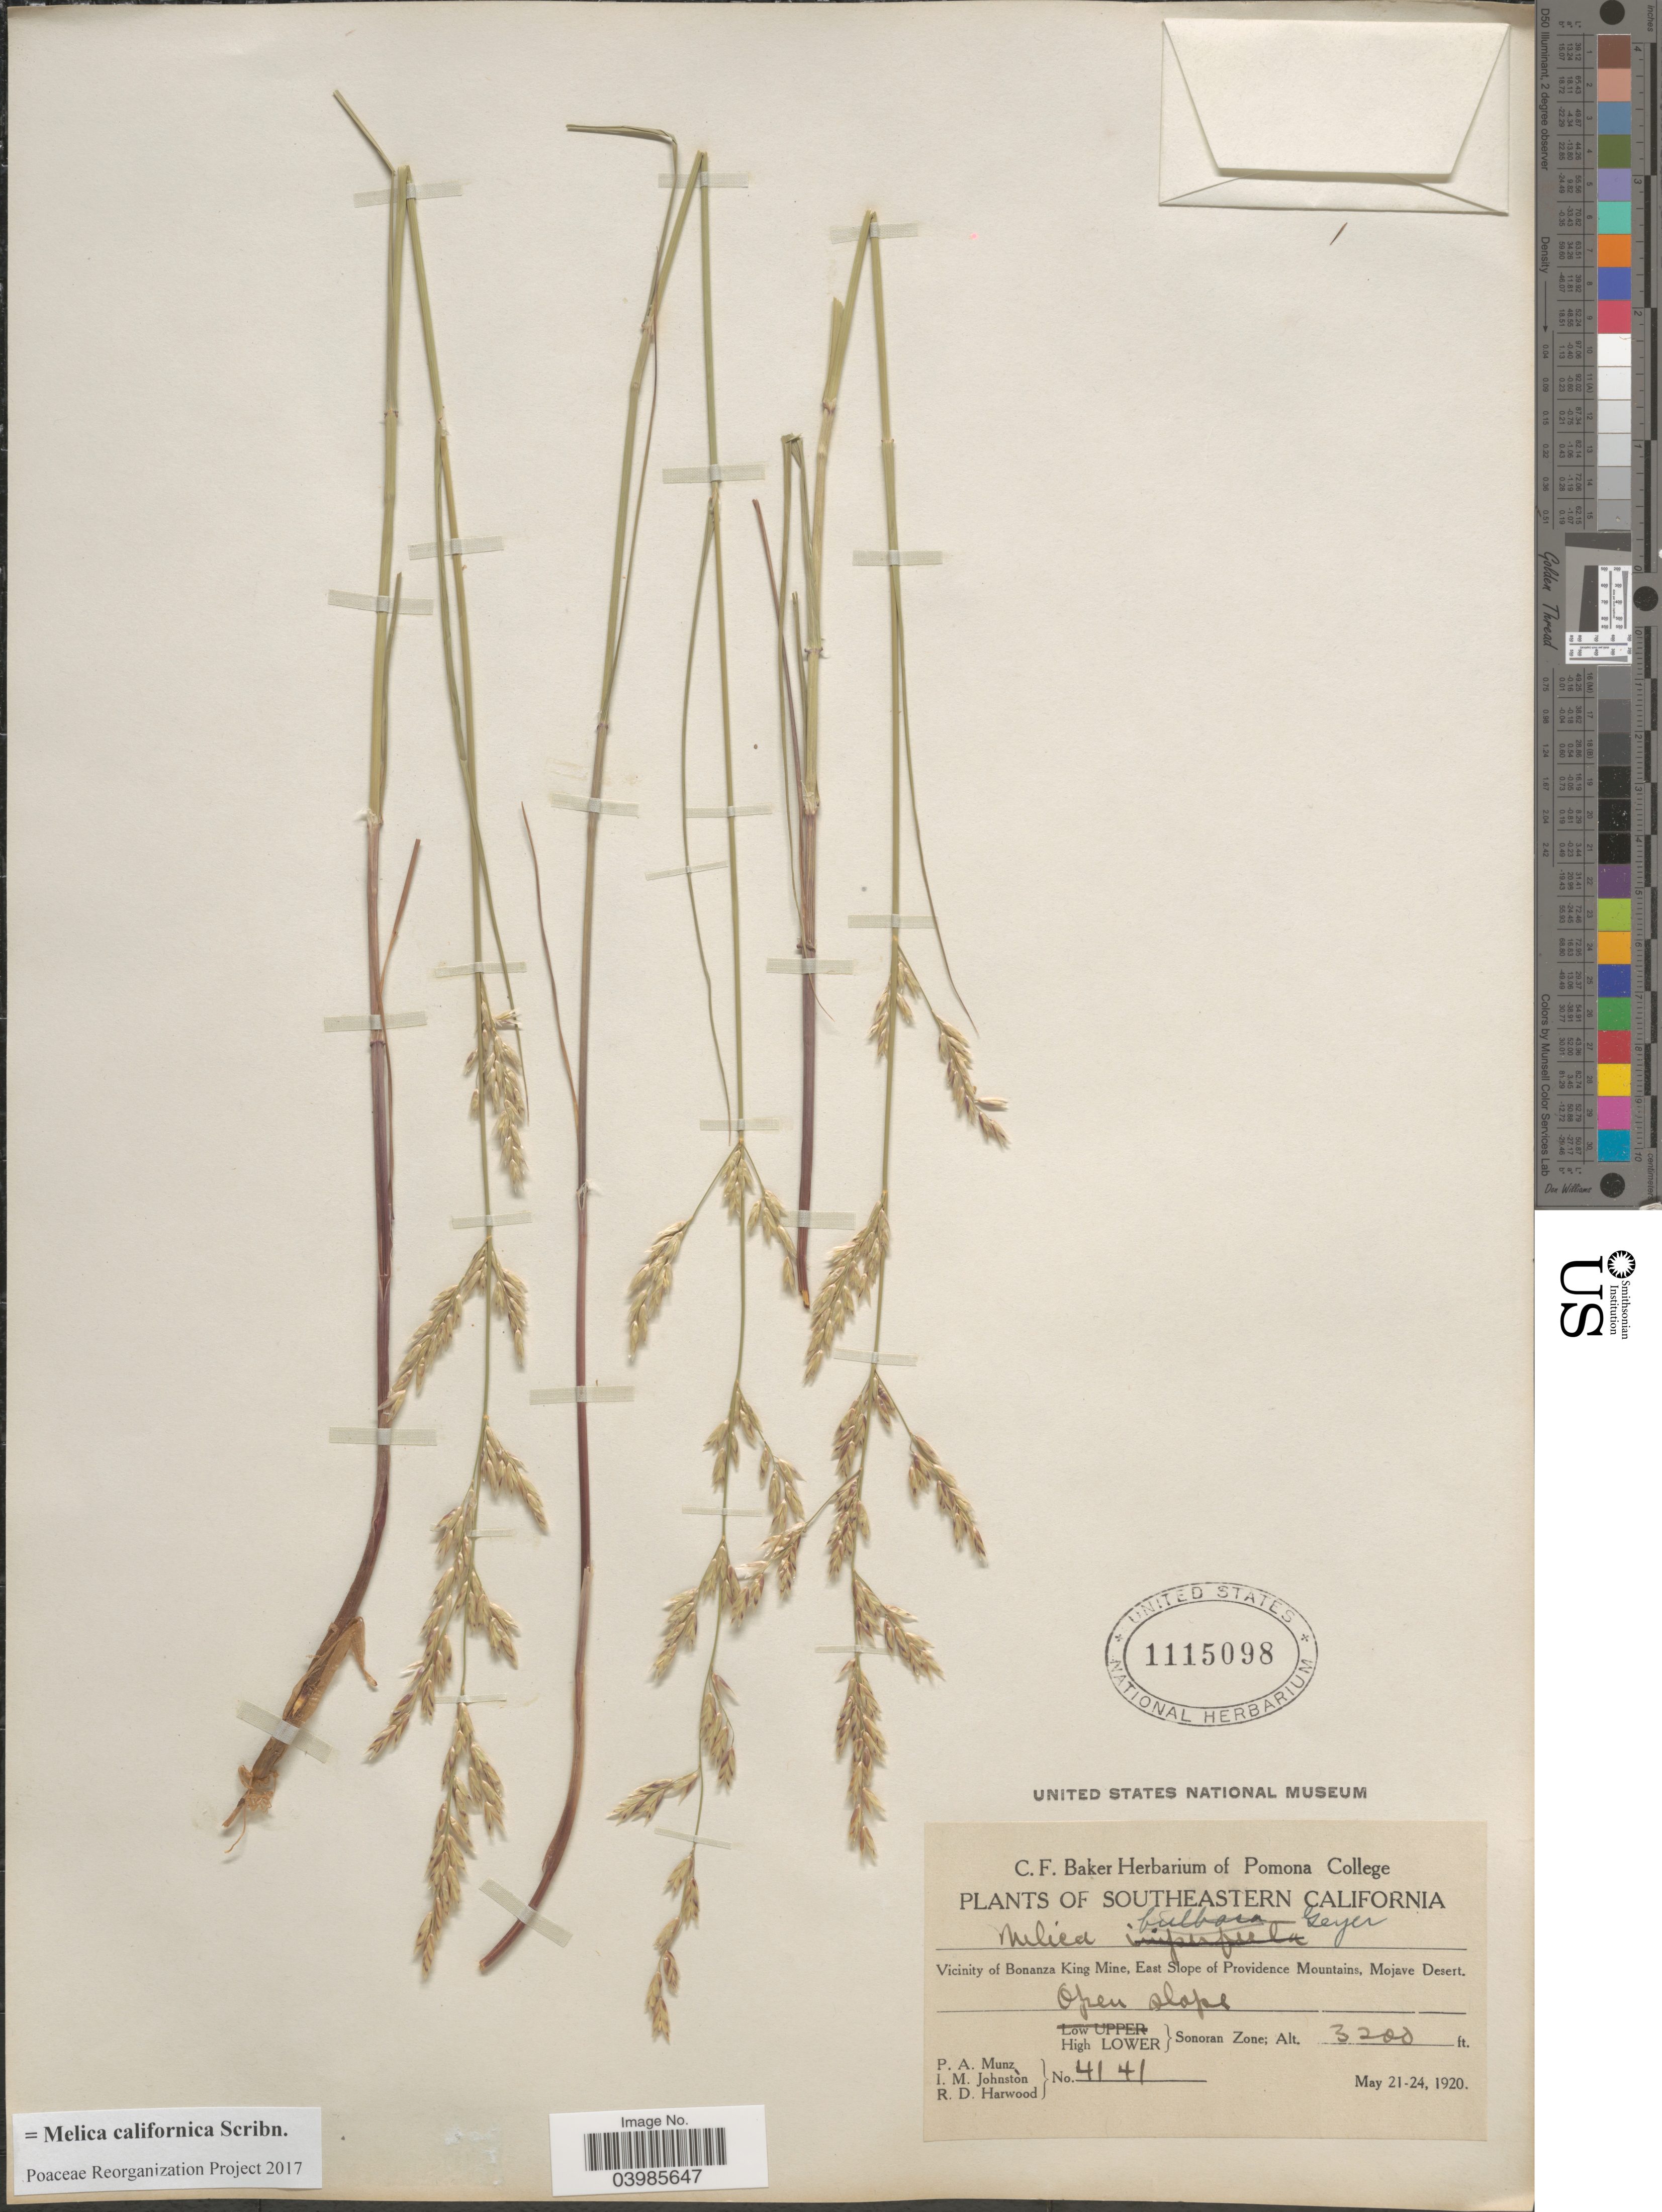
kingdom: Plantae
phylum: Tracheophyta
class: Liliopsida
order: Poales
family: Poaceae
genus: Melica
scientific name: Melica californica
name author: Scribn.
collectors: P. A. Munz, I.M. Johnston & R. Harwood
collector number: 4141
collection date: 1920-05-21/1920-05-24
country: United States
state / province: California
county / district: San Bernardino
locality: Southeastern California. Vicinity of Bonanza King Mine, East Slope of Providence Mountains, Mojave Desert. High Lower. Sonoran Zone.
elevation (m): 975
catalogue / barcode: US 1115098